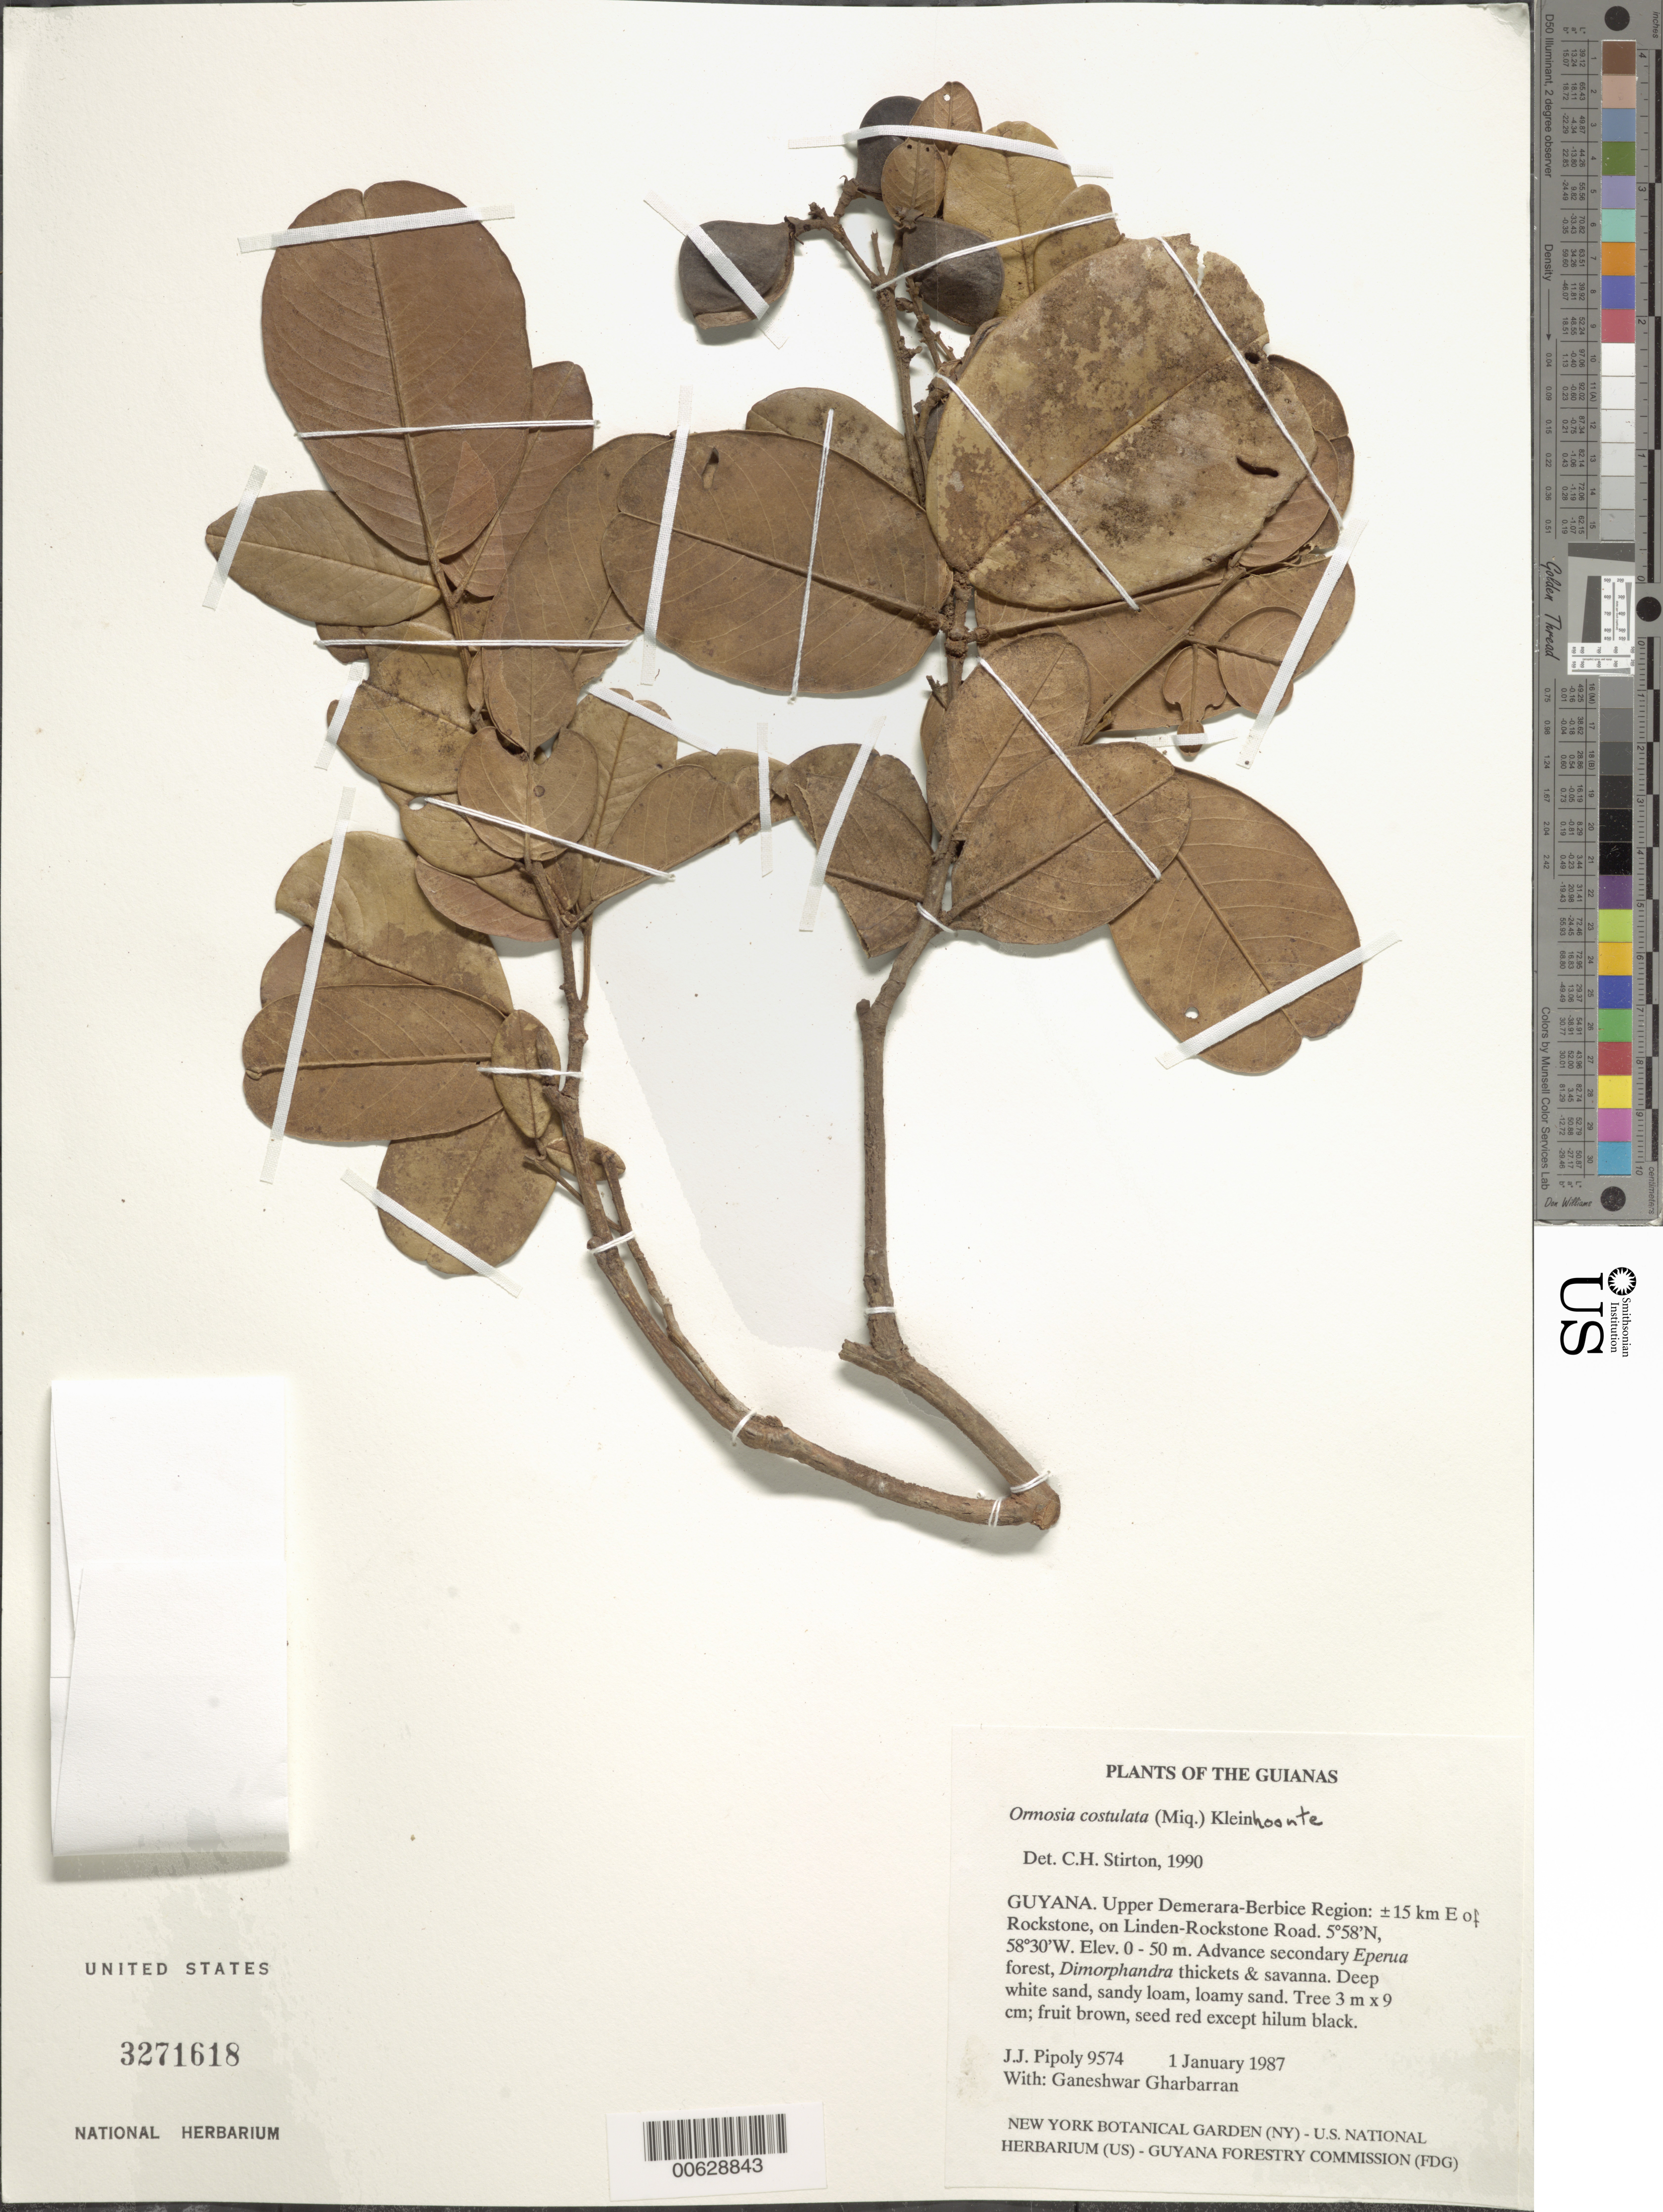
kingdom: Plantae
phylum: Tracheophyta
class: Magnoliopsida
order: Fabales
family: Fabaceae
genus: Ormosia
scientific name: Ormosia costulata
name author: (Miq.) Kleinhoonte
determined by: Stirton, Charles H.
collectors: J. J. Pipoly & G. Gharbarran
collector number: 9574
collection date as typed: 11 January 1987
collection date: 1987-01-11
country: Guyana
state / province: U. Demerara-Berbice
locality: ±15 km E of Rockstone, on Linden-Rockstone Road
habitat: Adv. secondary Eperua forest, Dimorphandra thickets & savanna. Deep white sand, sandy loam, loamy sand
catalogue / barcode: US 3271618